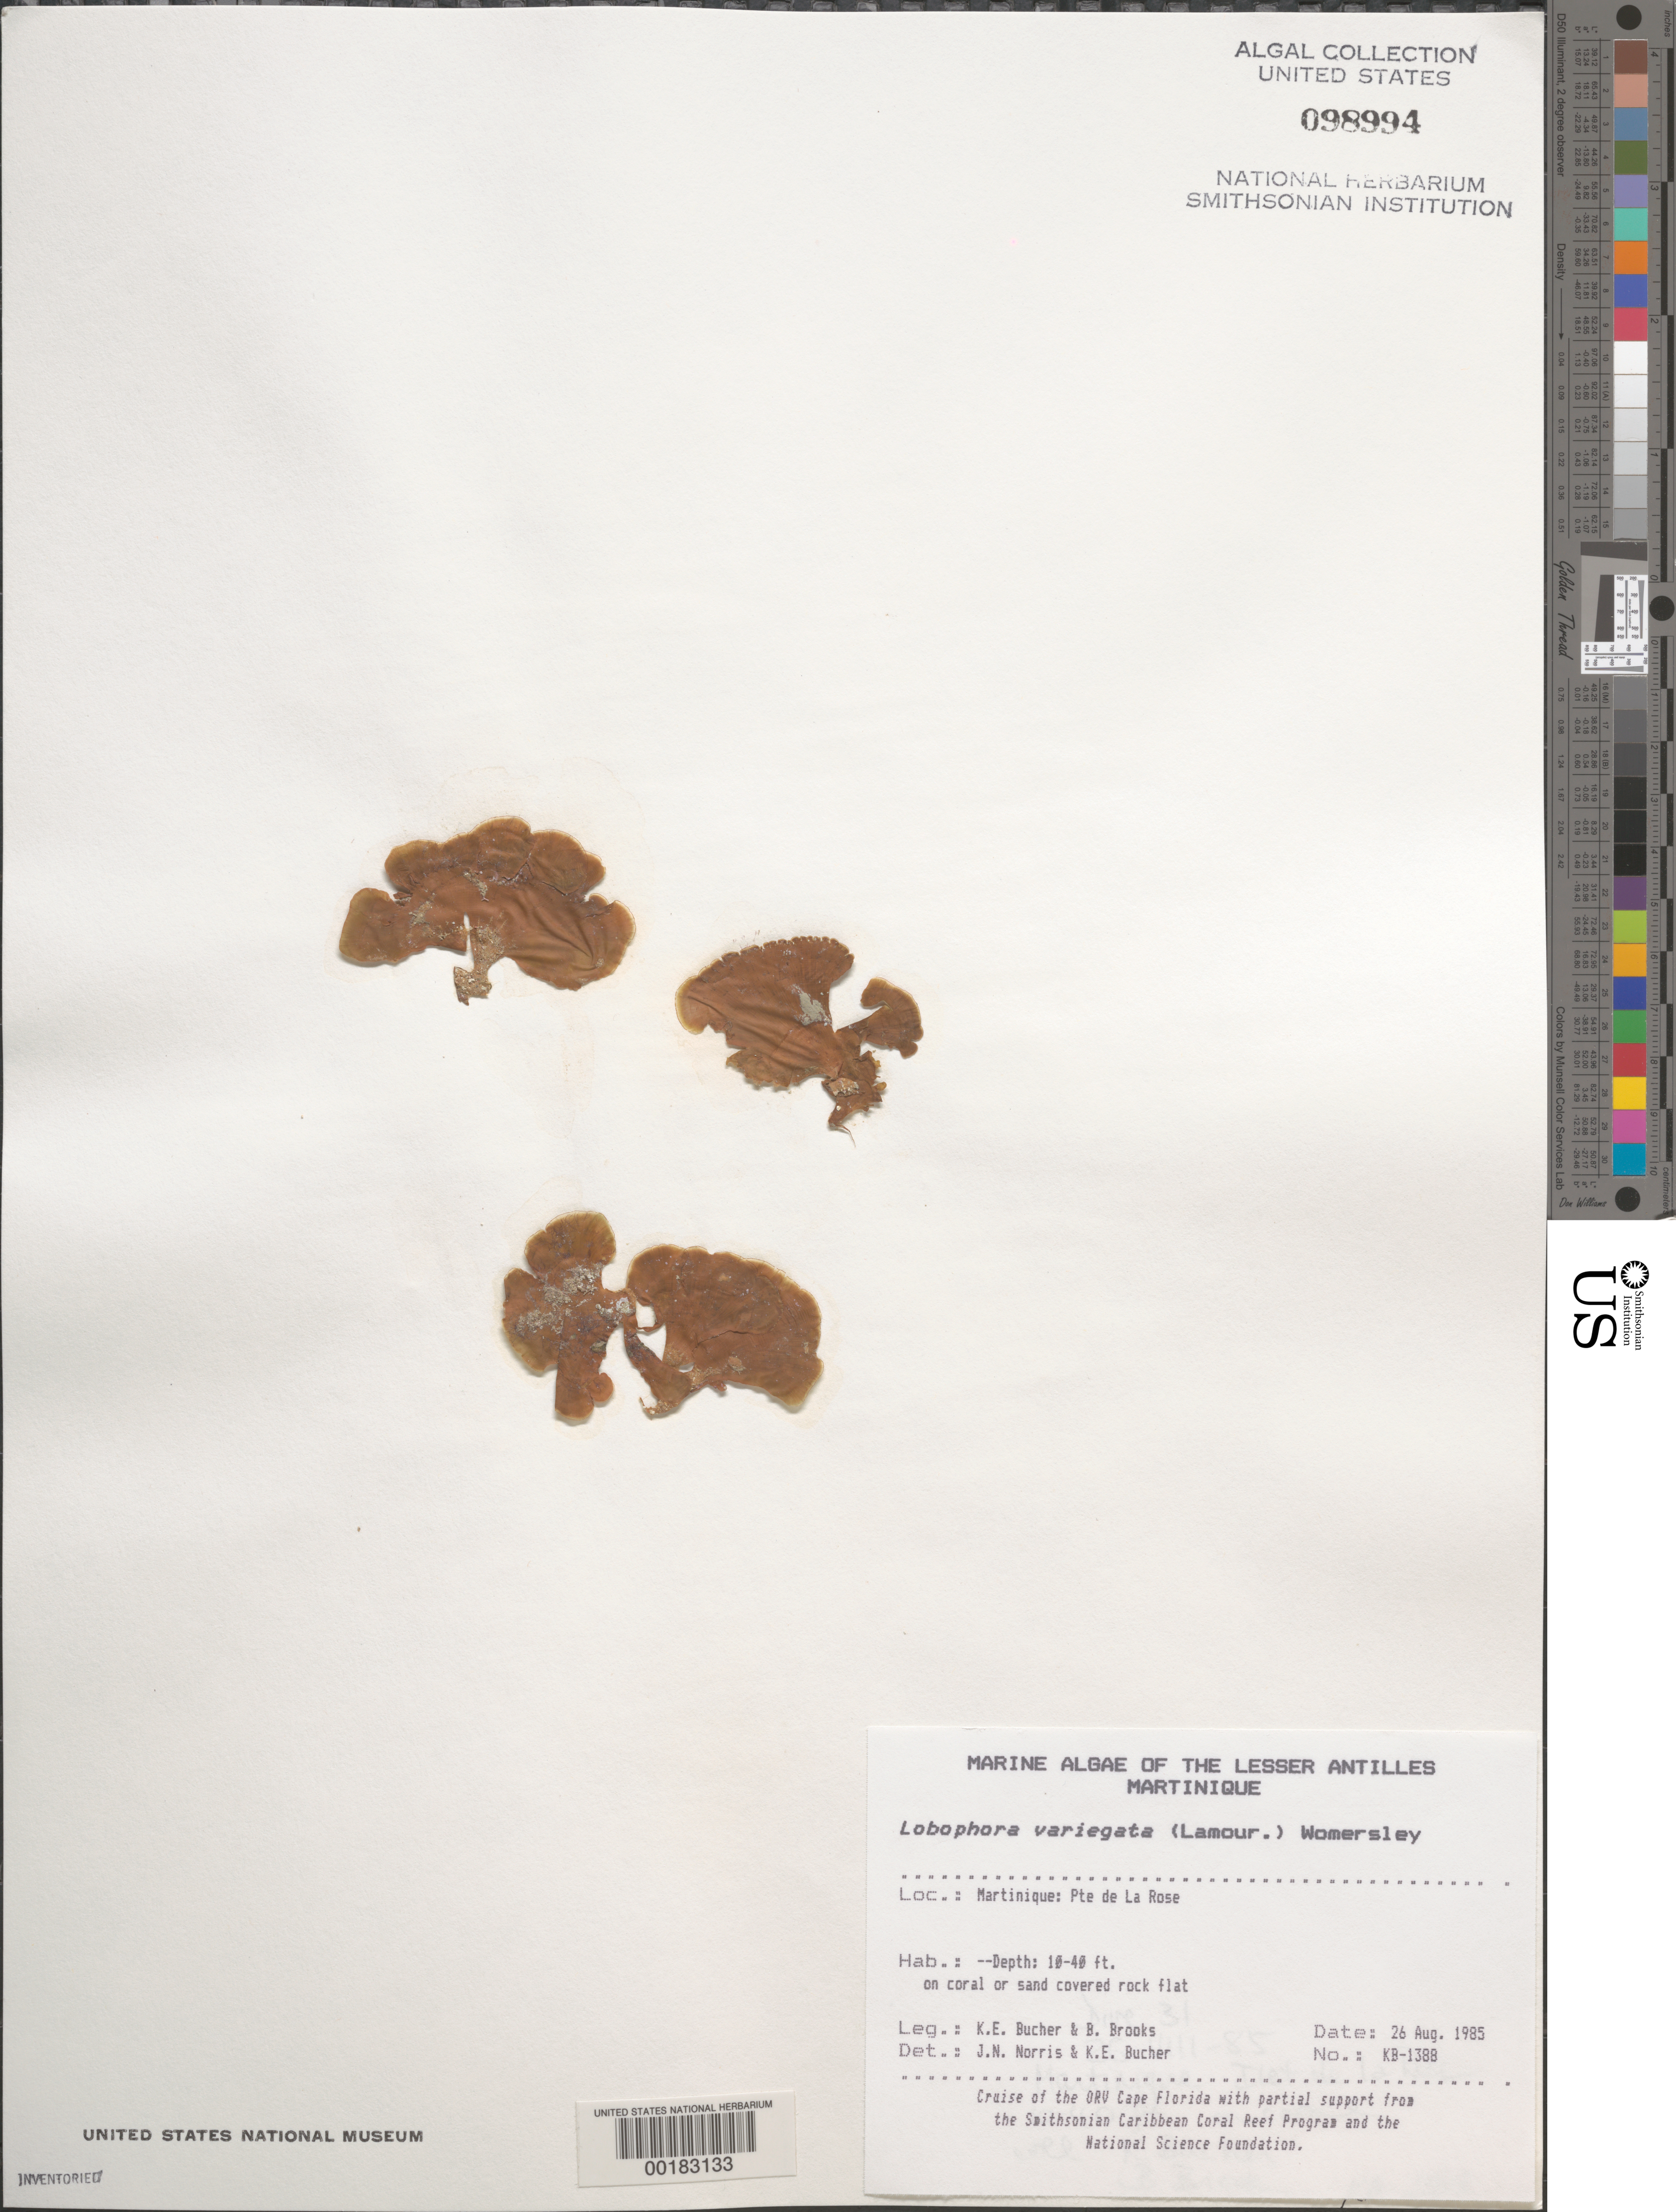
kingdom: Chromista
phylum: Ochrophyta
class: Phaeophyceae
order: Dictyotales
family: Dictyotaceae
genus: Lobophora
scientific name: Lobophora variegata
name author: (J.V.Lamouroux) Womersley & E.C. Oliveira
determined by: Norris, J. N.; Bucher, K. E.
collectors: K. E. Bucher & B. Brooks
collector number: Kb-1388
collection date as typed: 26 Aug 1985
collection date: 1985-08-26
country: Martinique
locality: Pointe de la Rose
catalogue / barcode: US 98994